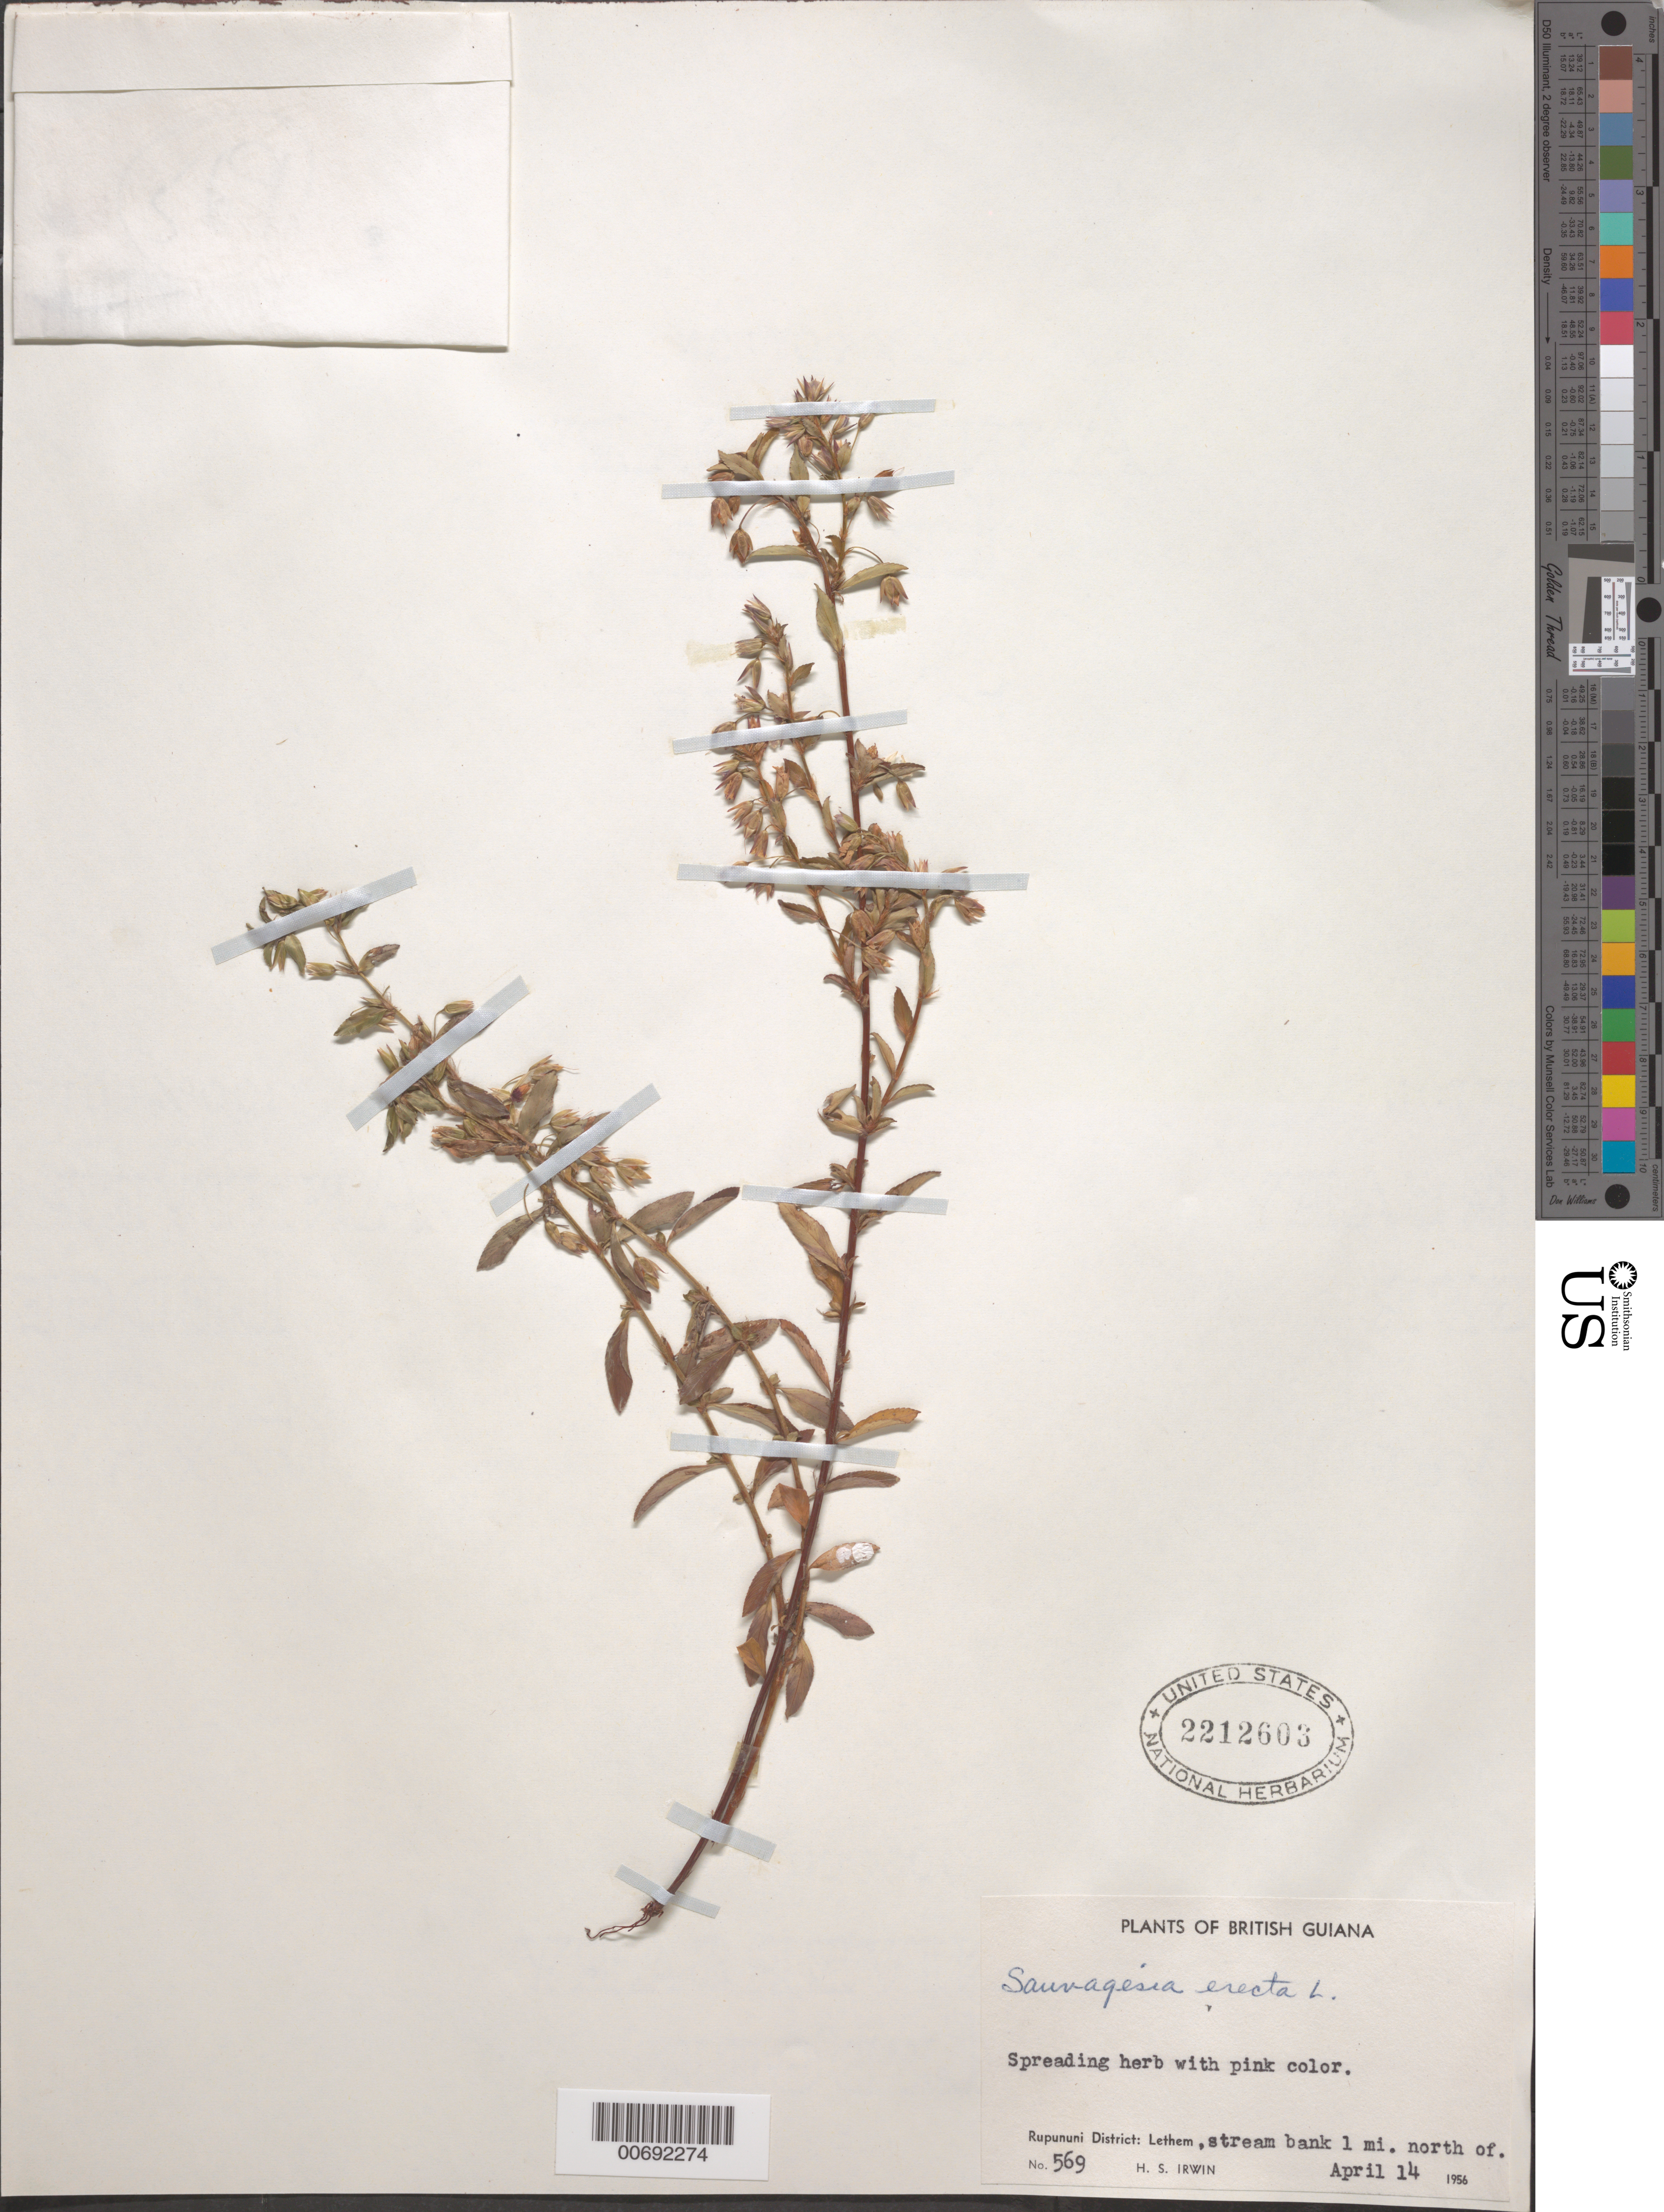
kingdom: Plantae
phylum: Tracheophyta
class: Magnoliopsida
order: Malpighiales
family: Ochnaceae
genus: Sauvagesia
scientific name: Sauvagesia erecta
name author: L.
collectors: H. Irwin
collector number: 569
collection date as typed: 14-Apr-56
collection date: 1956-04-14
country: Guyana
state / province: U. Takutu-U. Essequibo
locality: Rupununi Dist., Lethem, 1 mi. N of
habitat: Stream bank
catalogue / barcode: US 2212603